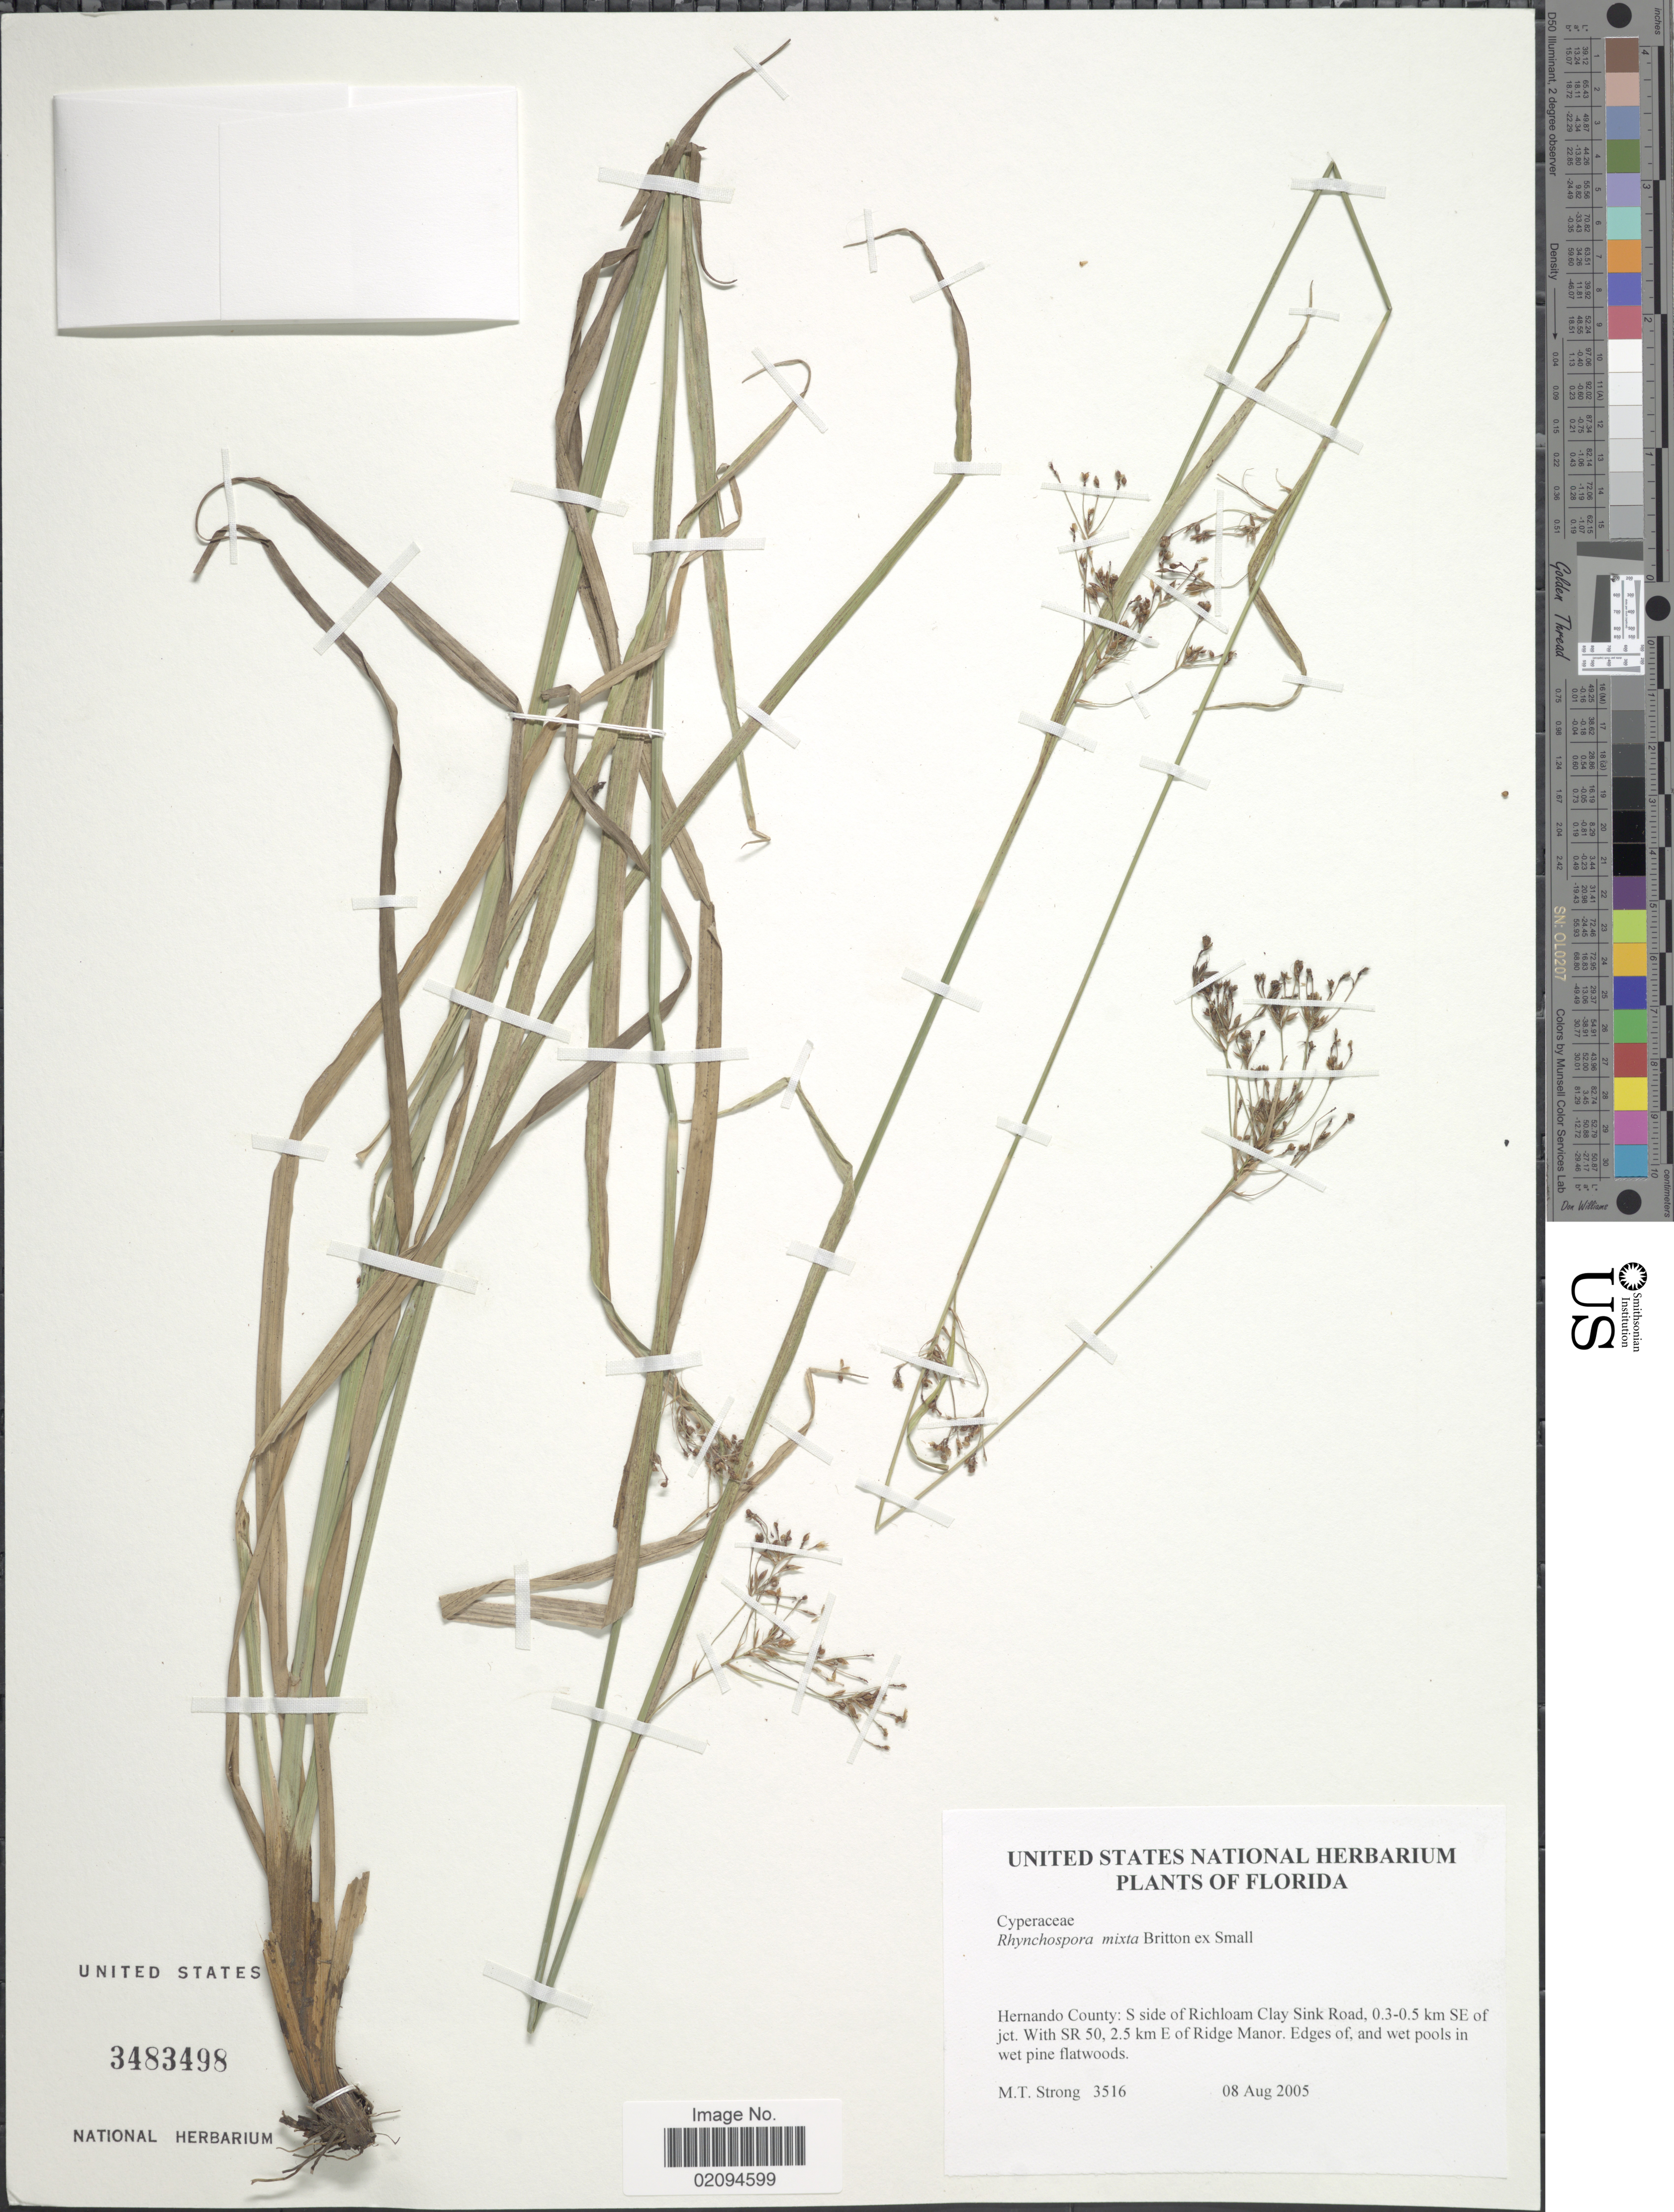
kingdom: Plantae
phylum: Tracheophyta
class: Liliopsida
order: Poales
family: Cyperaceae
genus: Rhynchospora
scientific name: Rhynchospora mixta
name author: Britton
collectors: M. T. Strong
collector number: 3516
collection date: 2005-08-08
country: United States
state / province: Florida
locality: Hernando County: S side of Richloam Clay Sink Road, 0.3-0.5 km SE of jct. With SR 50, 2.5 km E of Ridge Manor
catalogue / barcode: US 3483498